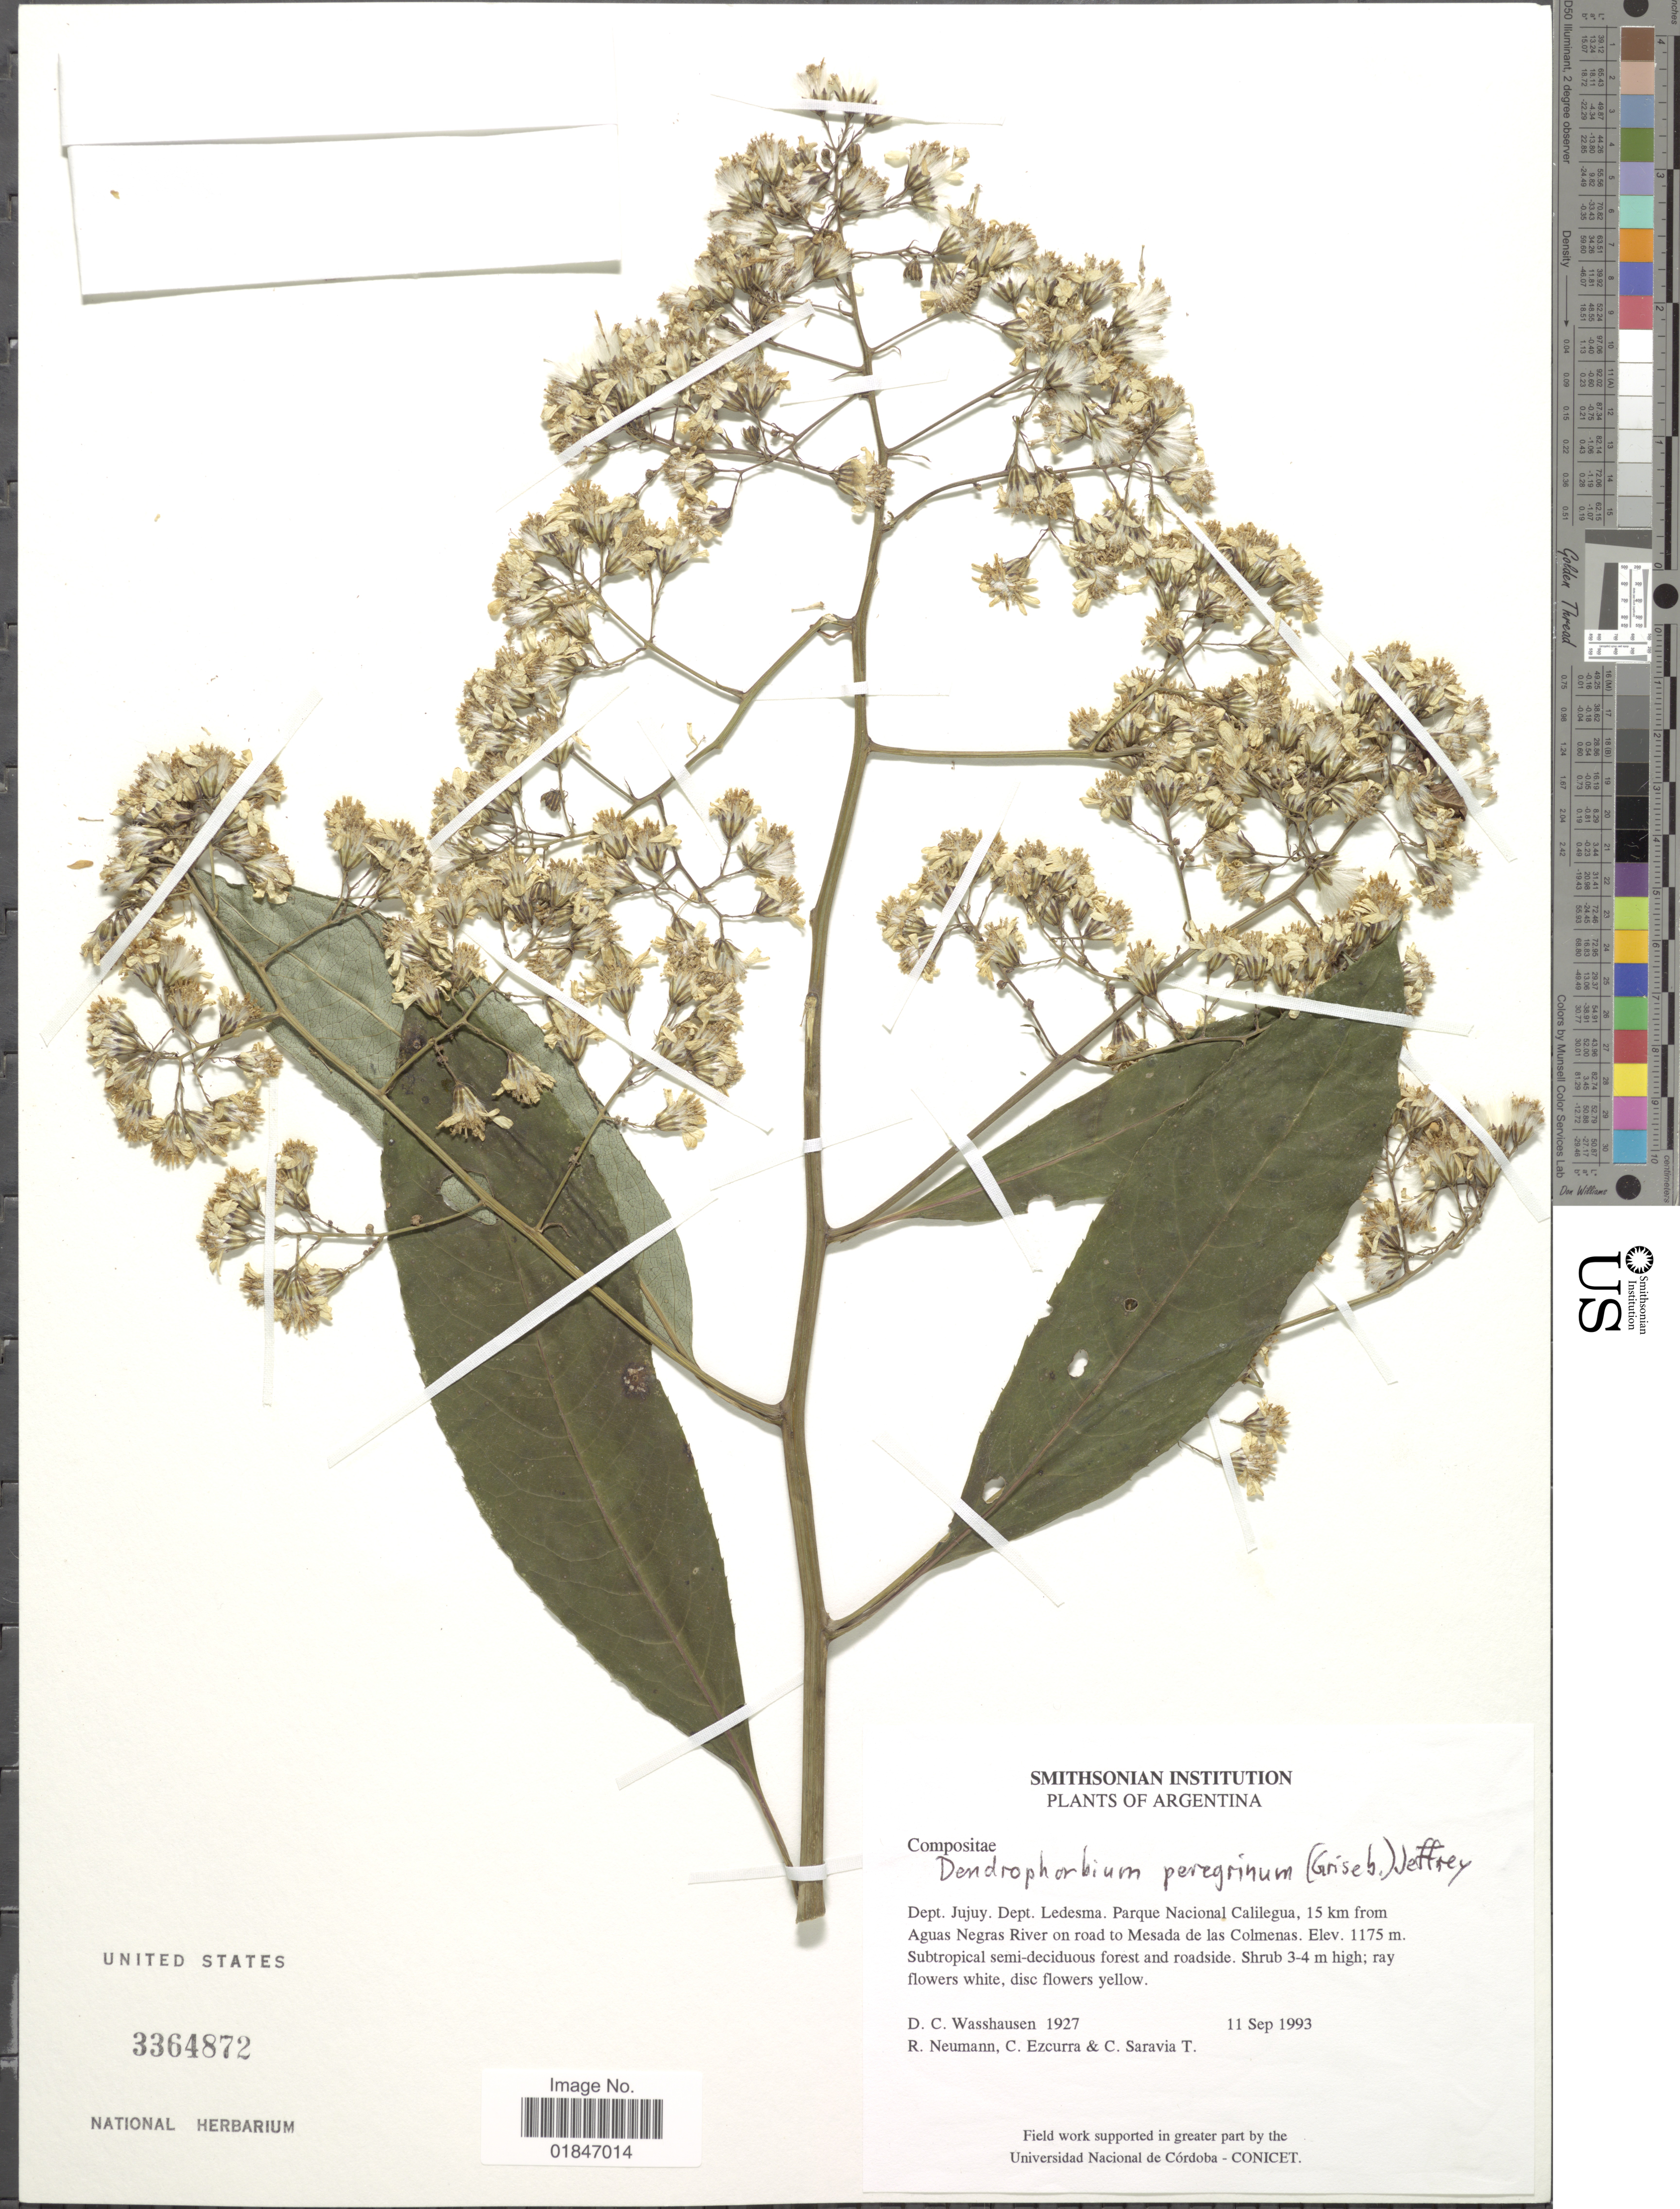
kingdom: Plantae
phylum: Tracheophyta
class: Magnoliopsida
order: Asterales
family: Asteraceae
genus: Dendrophorbium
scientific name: Dendrophorbium peregrinum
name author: (Griseb.) C. Jeffrey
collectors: D. C. Wasshausen, R. Neumann, C. Ezcurra & C. Saravia T.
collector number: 1927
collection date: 1993-09-11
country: Argentina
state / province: Jujuy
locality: Dept. Jujuy, Dept. Ledesma. Parque Nacional Calilegua, 15 km from Aguas Negras River on road to Mesada de las Colmenas.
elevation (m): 1175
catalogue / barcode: US 3364872